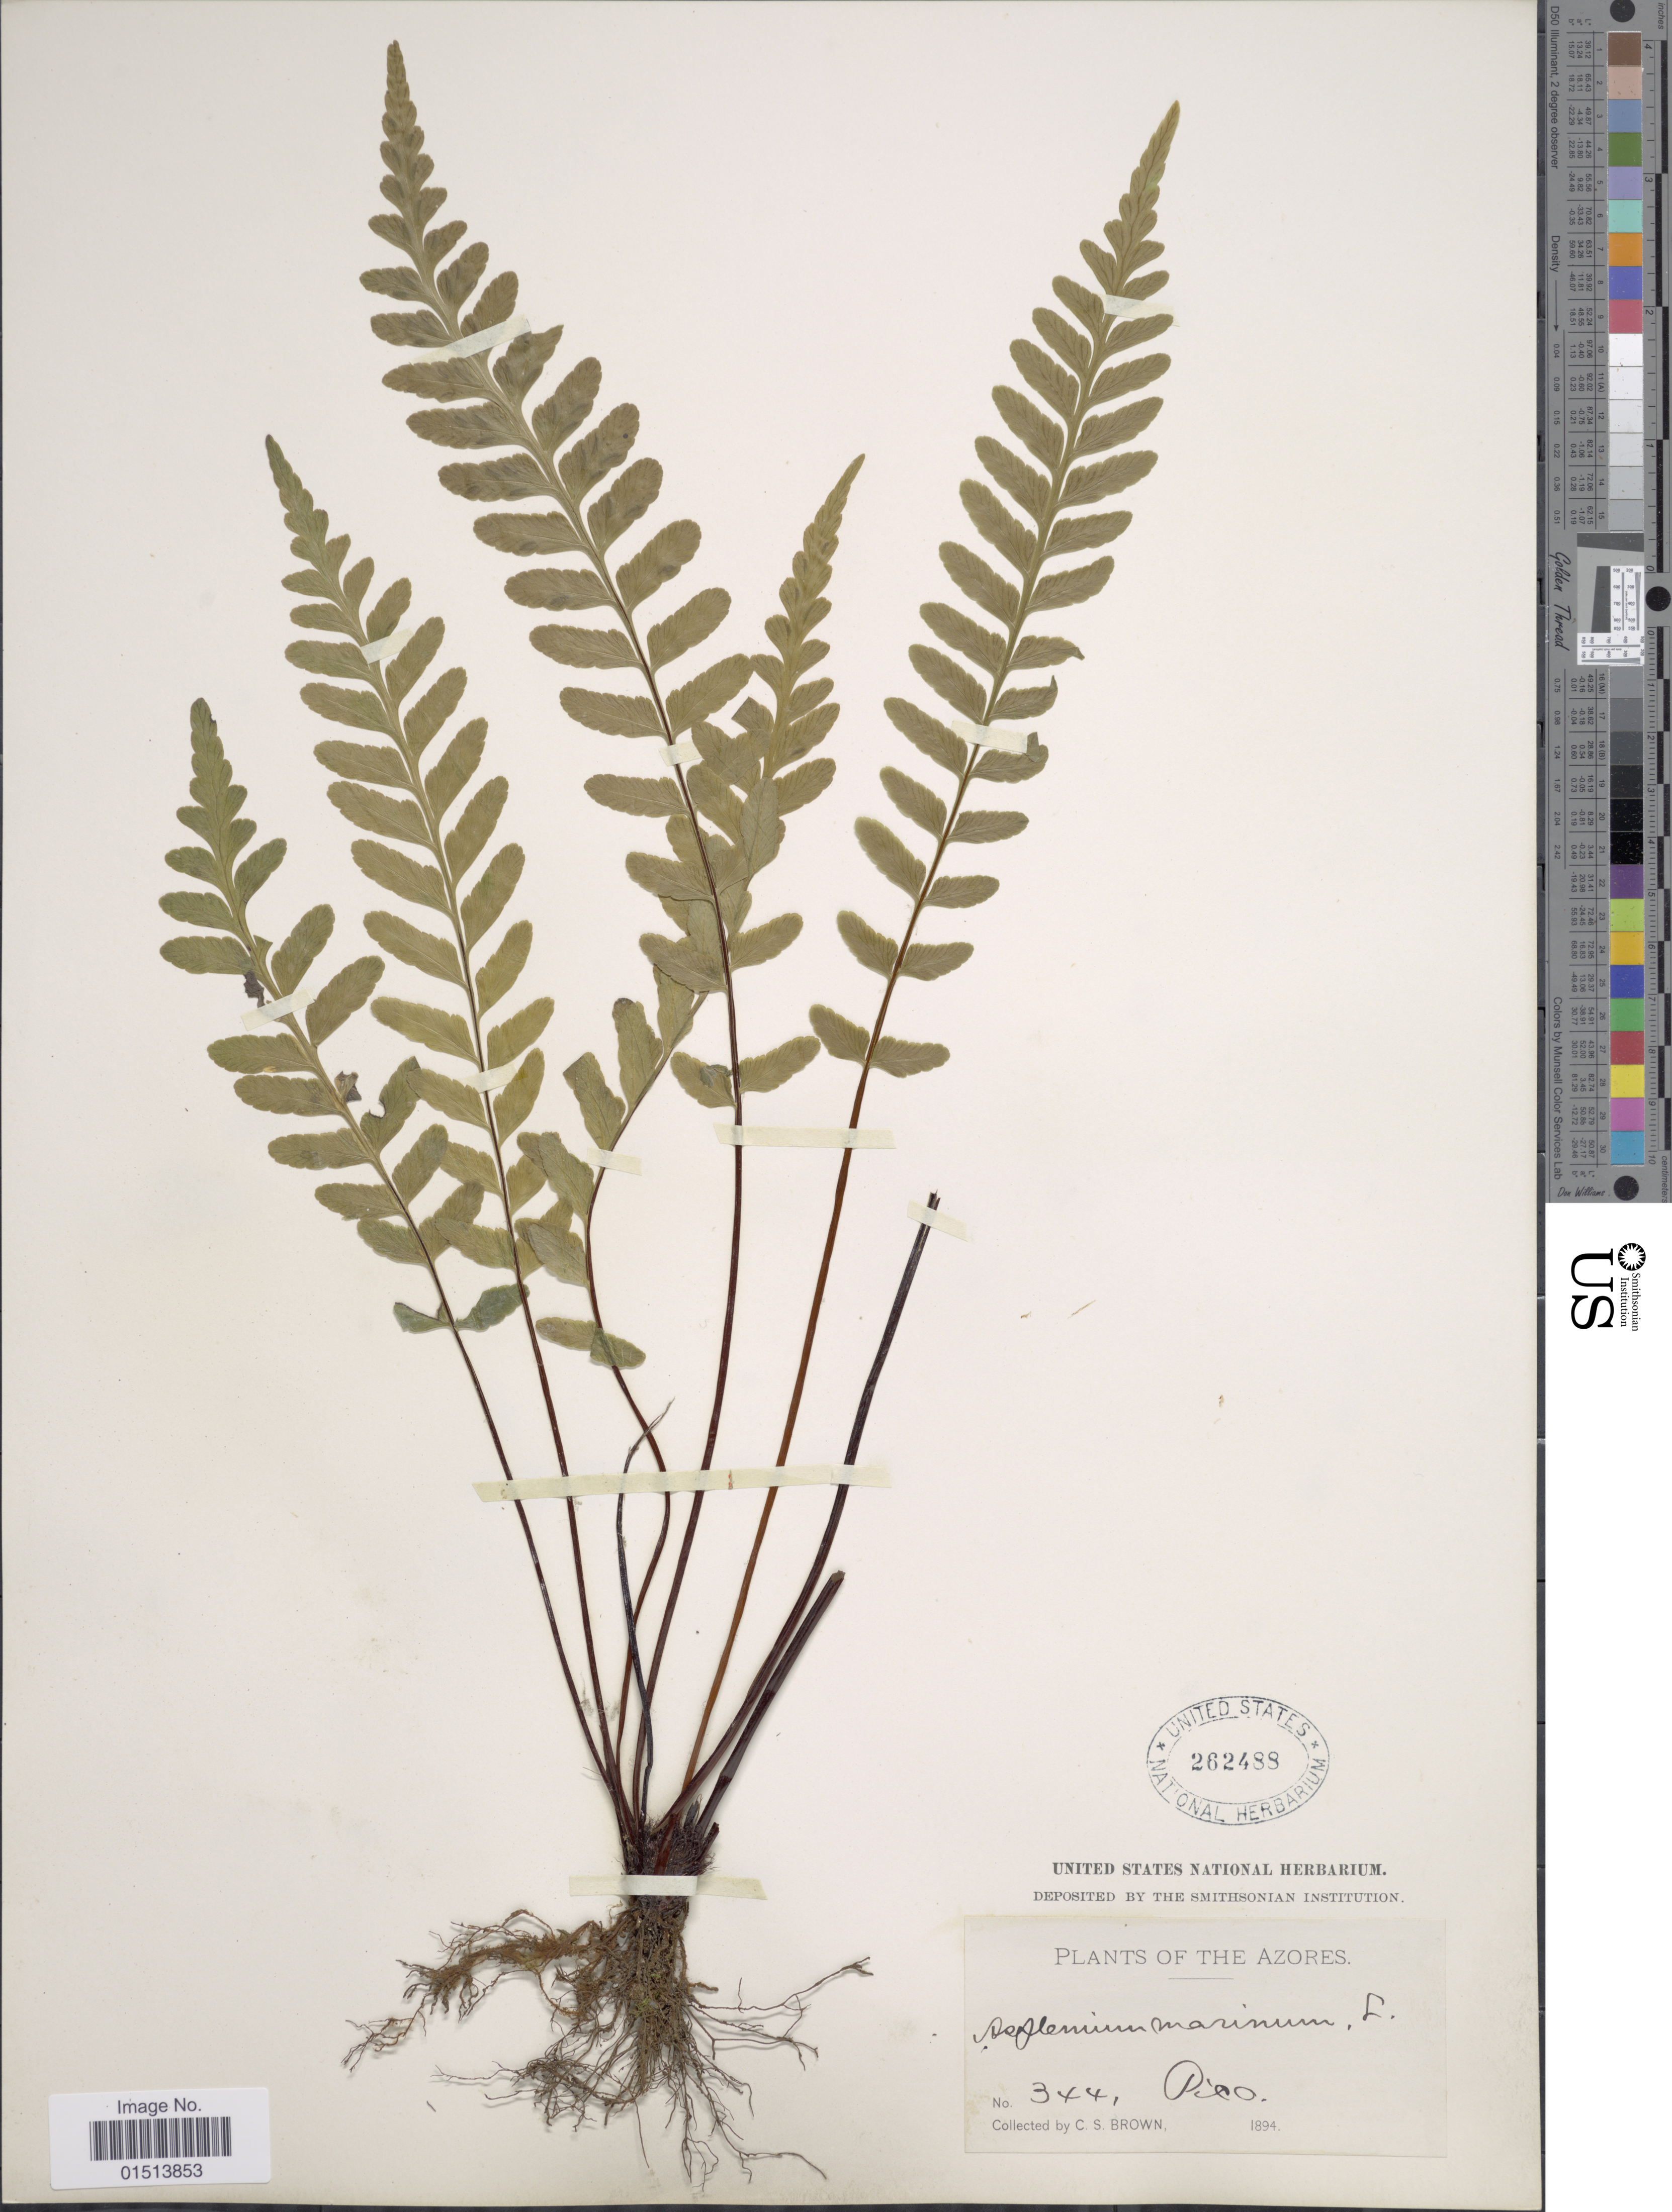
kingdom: Plantae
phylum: Tracheophyta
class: Polypodiopsida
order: Polypodiales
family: Aspleniaceae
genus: Asplenium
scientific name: Asplenium marinum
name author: L.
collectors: C. S. Brown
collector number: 344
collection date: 1894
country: Portugal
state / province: Azores (Aut. Reg.)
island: Pico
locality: Pico.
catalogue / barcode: US 262488